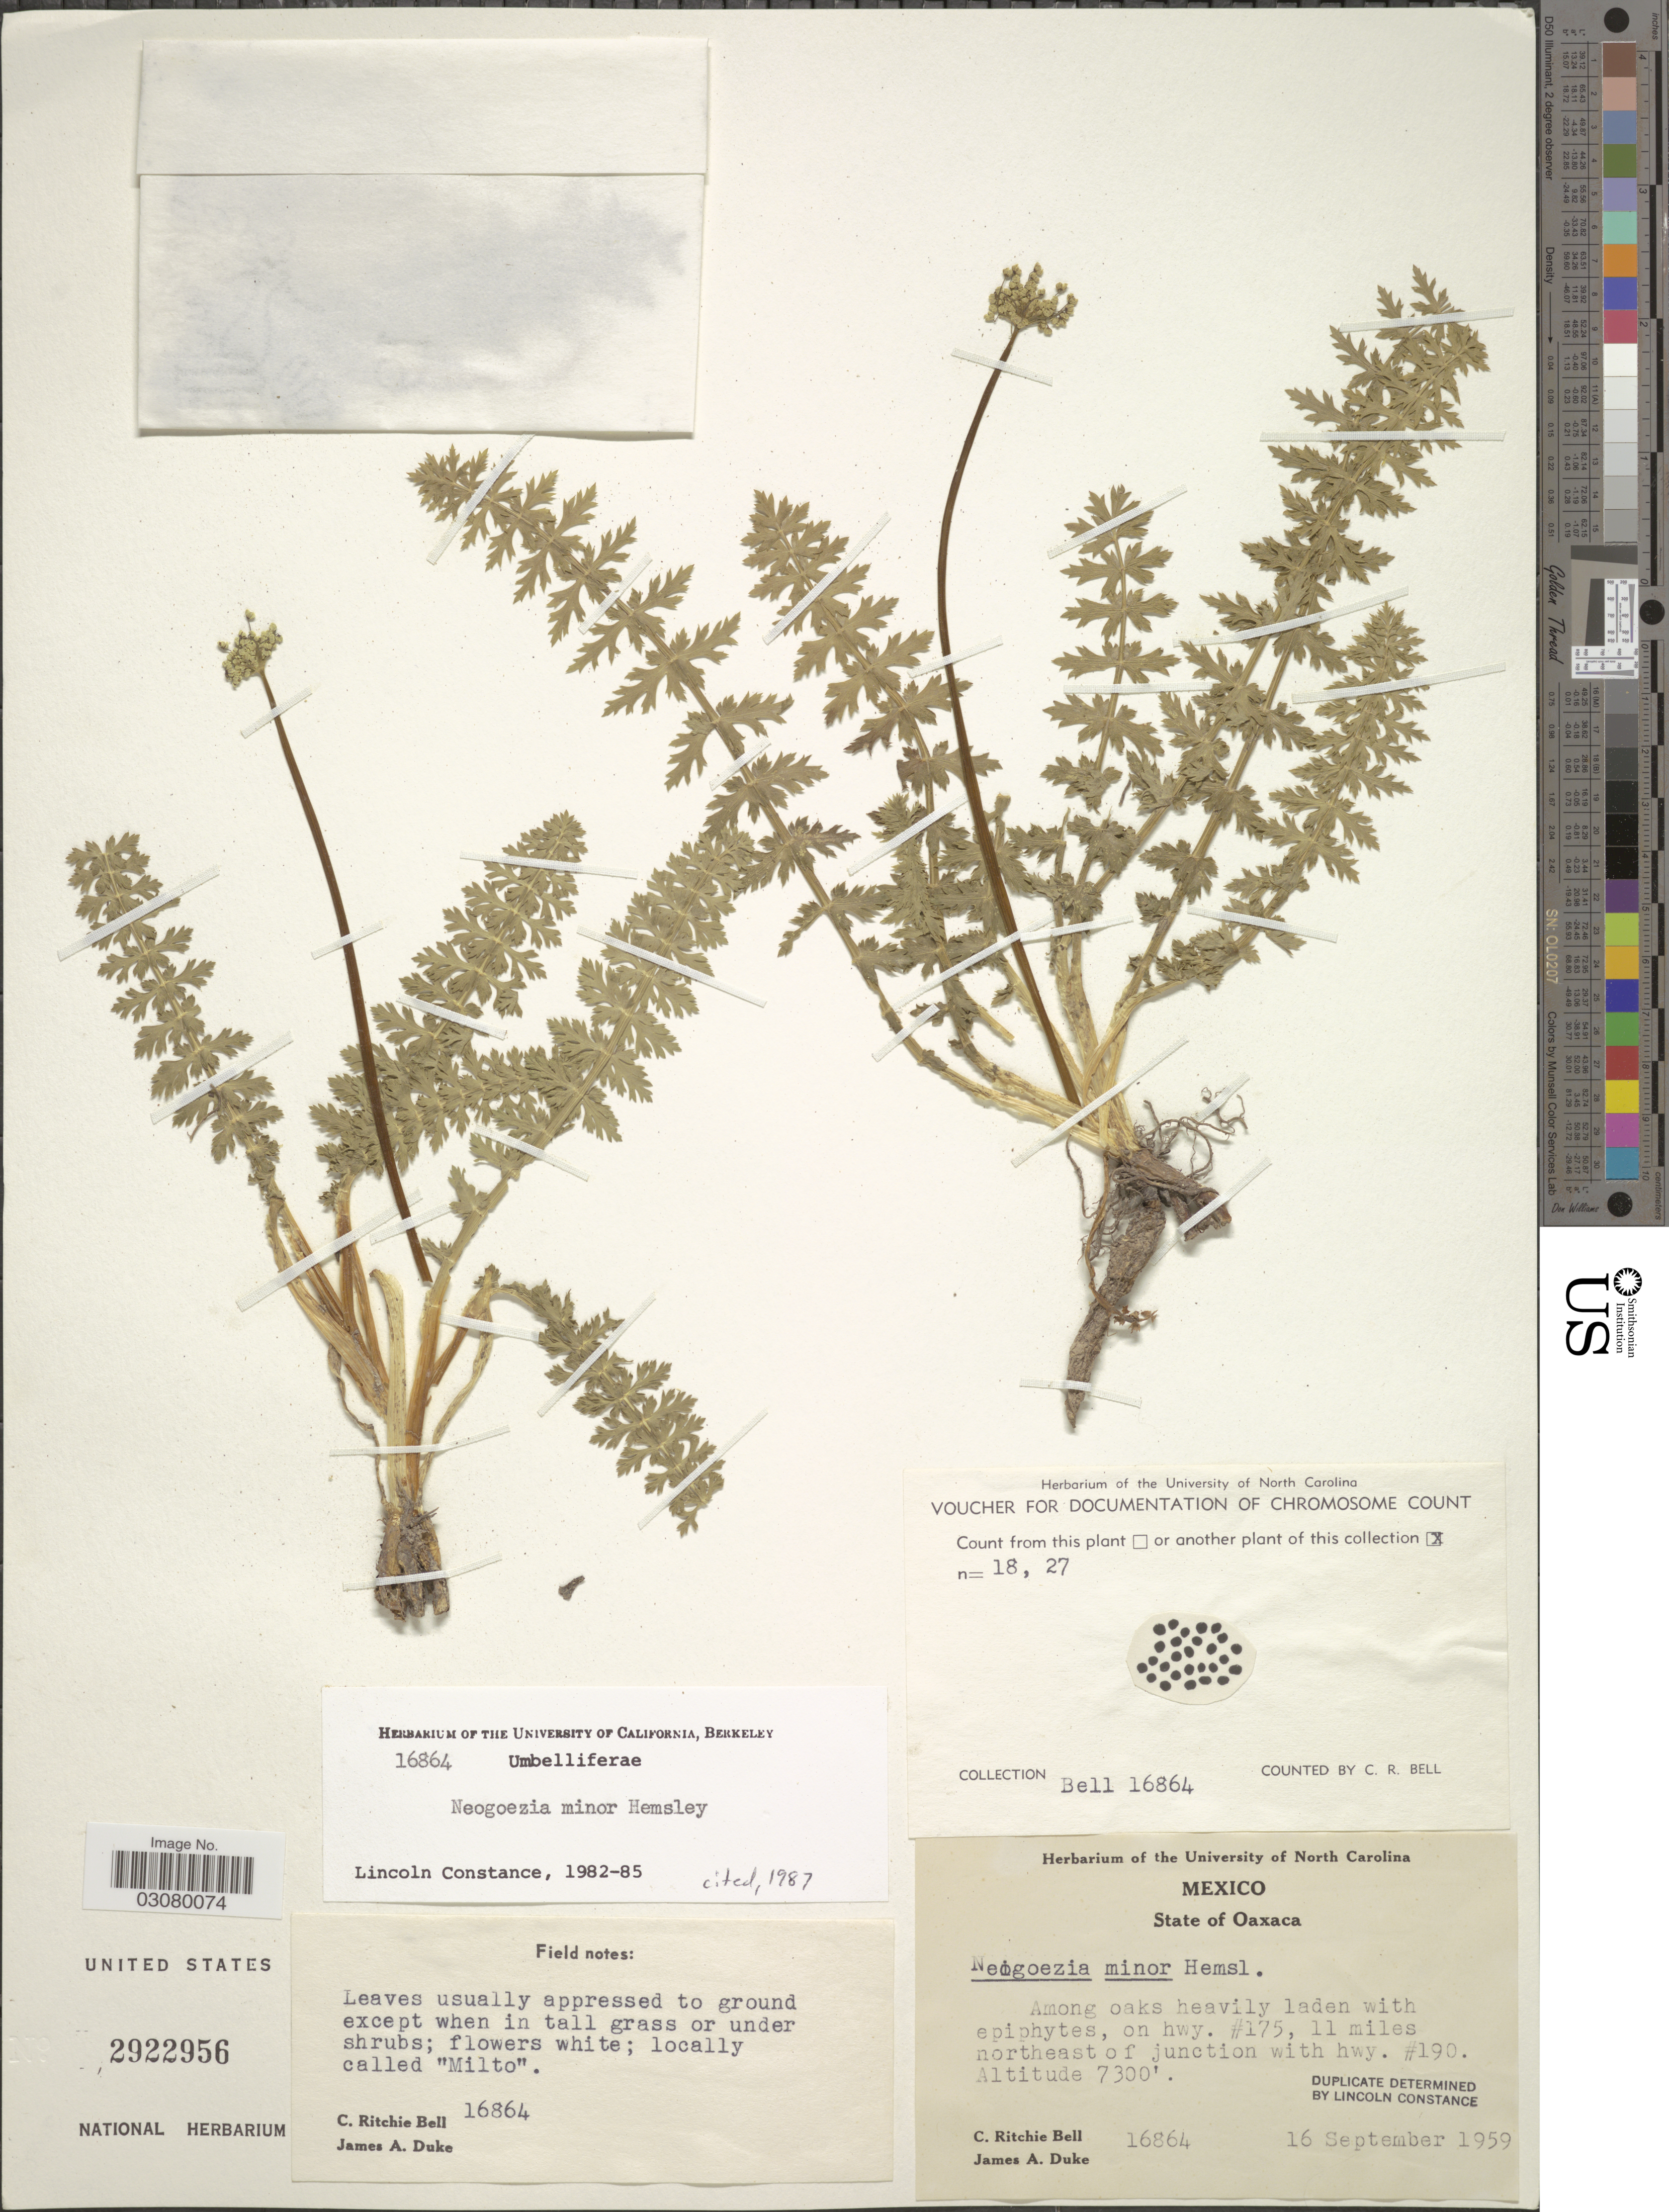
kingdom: Plantae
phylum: Tracheophyta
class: Magnoliopsida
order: Apiales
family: Apiaceae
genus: Neogoezia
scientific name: Neogoezia minor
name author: Hemsl.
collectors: C. R. Bell & J. A. Duke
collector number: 16864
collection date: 1959-09-16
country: Mexico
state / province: Oaxaca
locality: On hwy. #175, 11 miles northeast of junction with hwy. #190.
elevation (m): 2225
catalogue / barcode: US 2922956